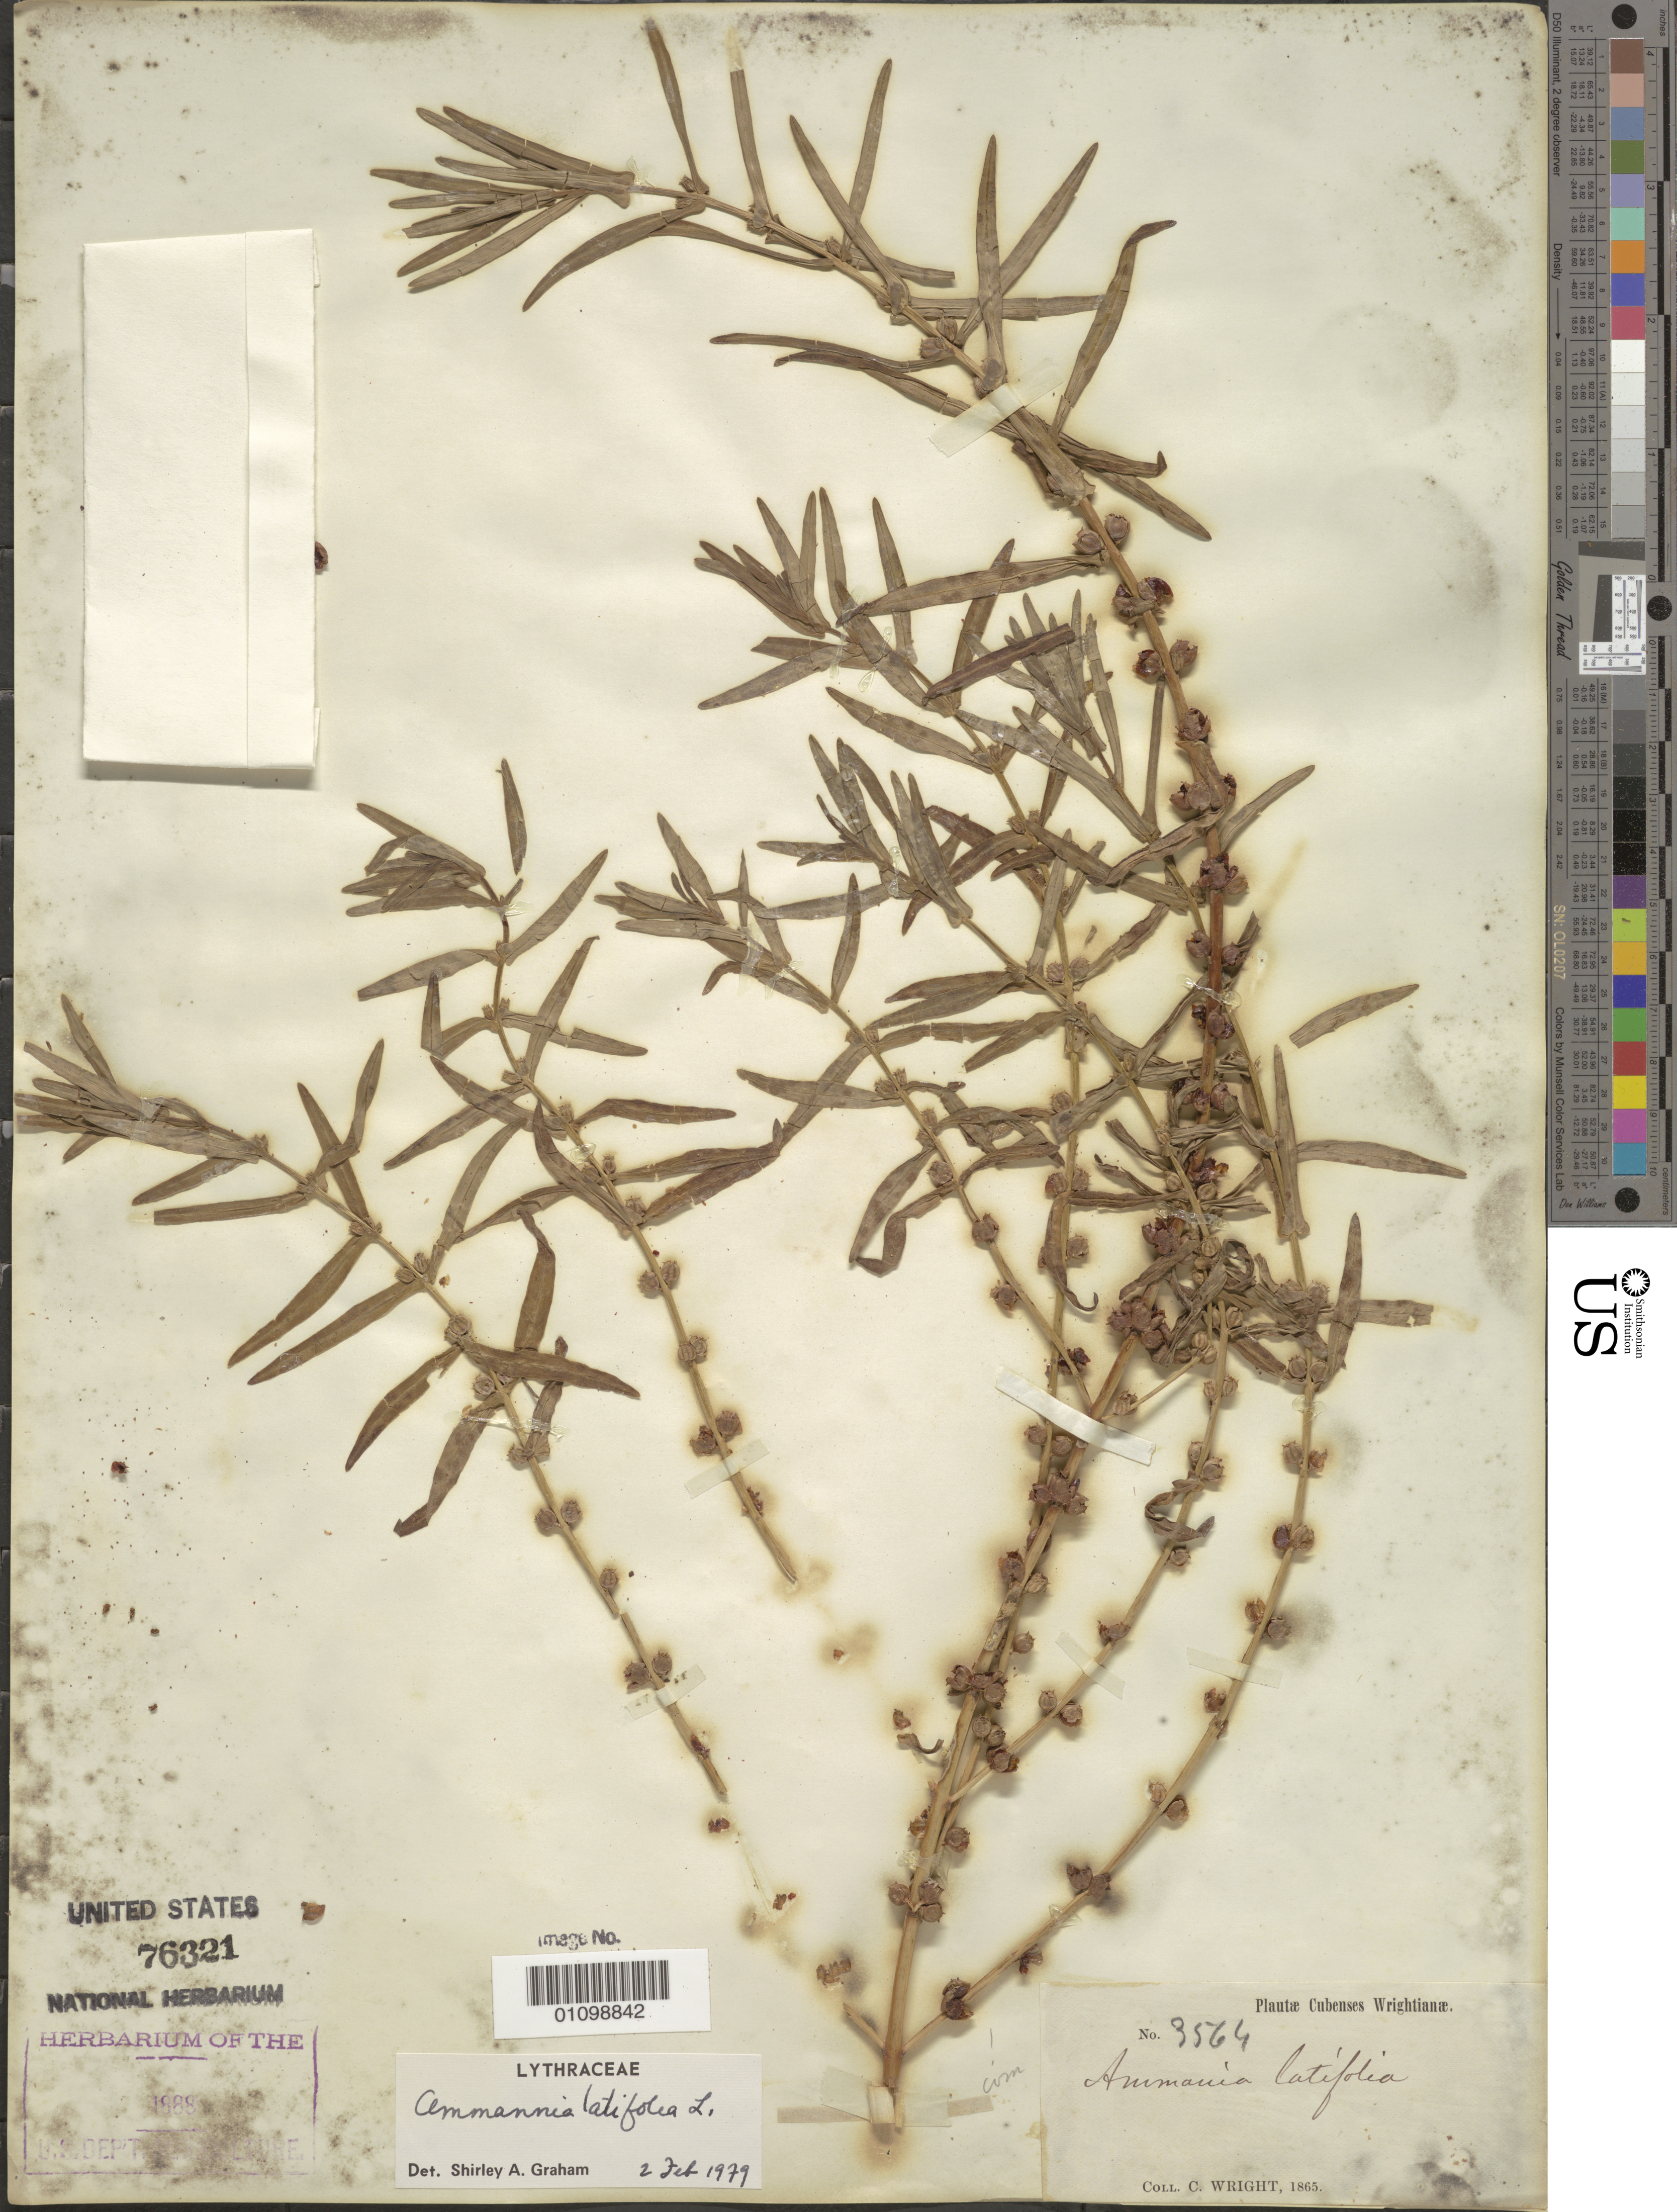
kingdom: Plantae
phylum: Tracheophyta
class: Magnoliopsida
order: Myrtales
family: Lythraceae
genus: Ammannia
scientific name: Ammannia latifolia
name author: L.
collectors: C. Wright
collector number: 3564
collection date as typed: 1865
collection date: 1865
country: Cuba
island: Cuba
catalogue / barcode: US 76321